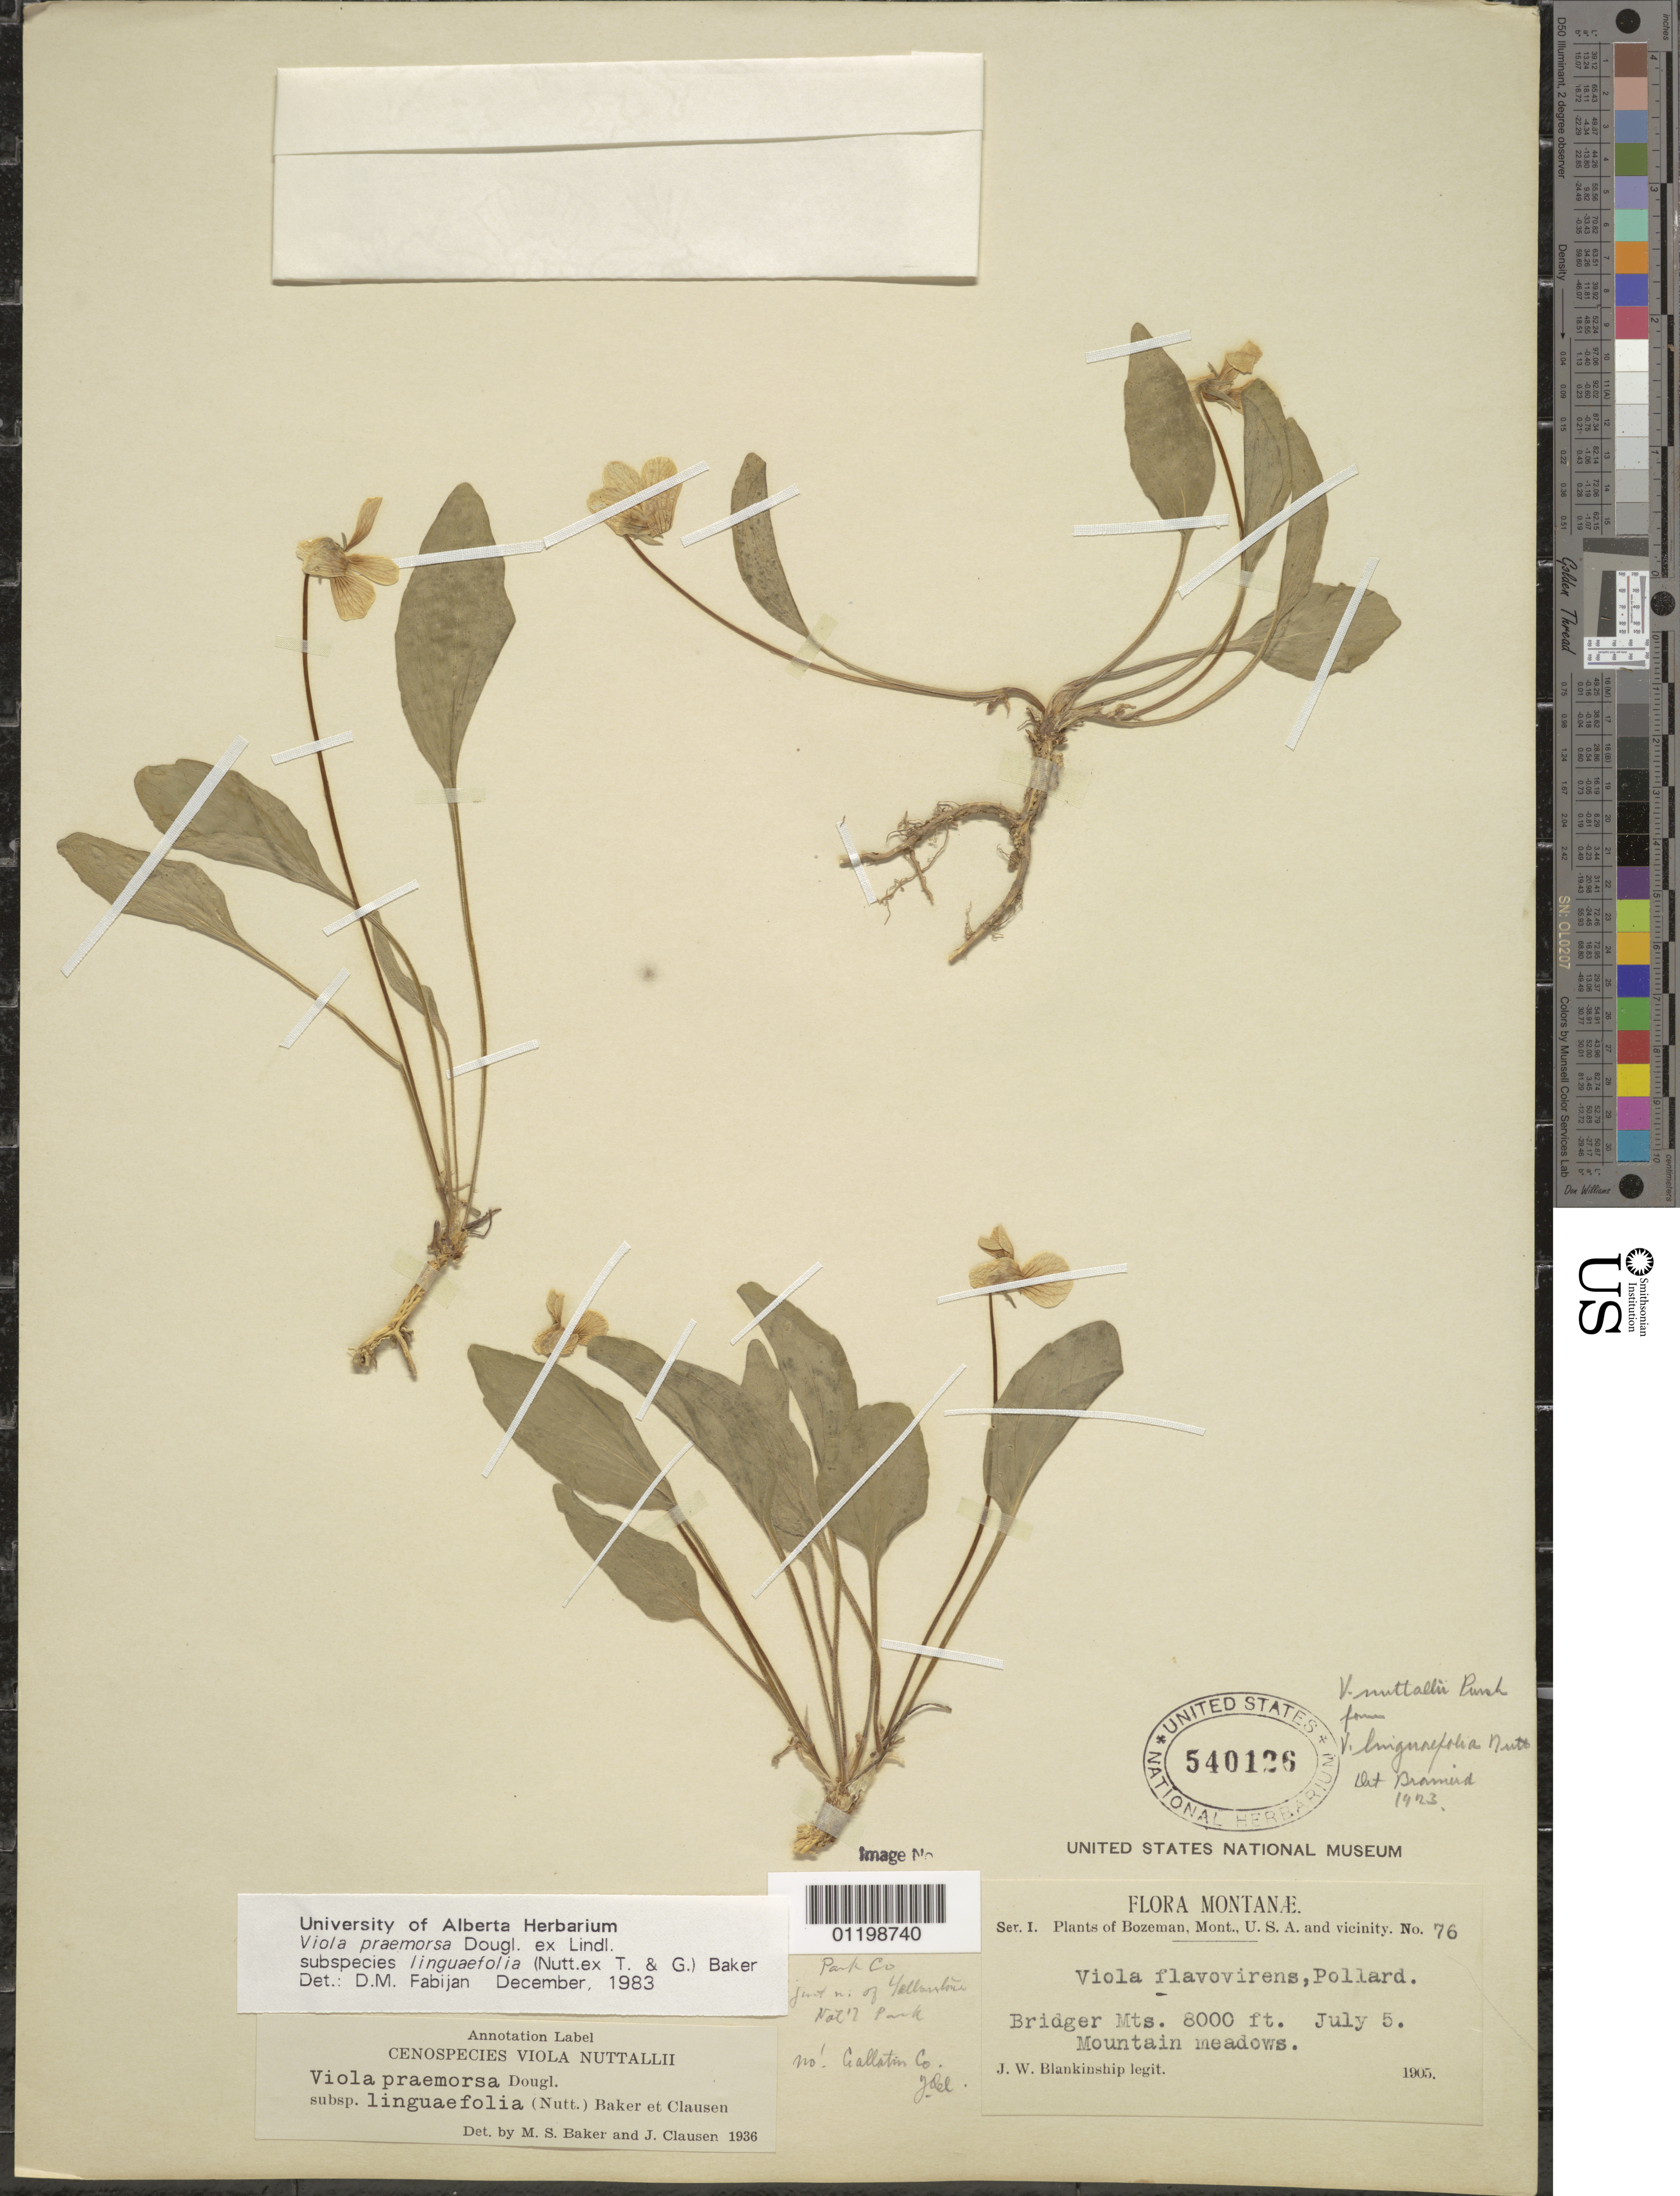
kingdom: Plantae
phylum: Tracheophyta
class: Magnoliopsida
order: Malpighiales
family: Violaceae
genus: Viola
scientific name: Viola praemorsa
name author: Douglas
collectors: J. W. Blankinship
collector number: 76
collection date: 1905-07-05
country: United States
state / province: Montana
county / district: Gallatin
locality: Bozeman, Bridger Mts. Mountain meadows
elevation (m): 2438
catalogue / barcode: US 540126